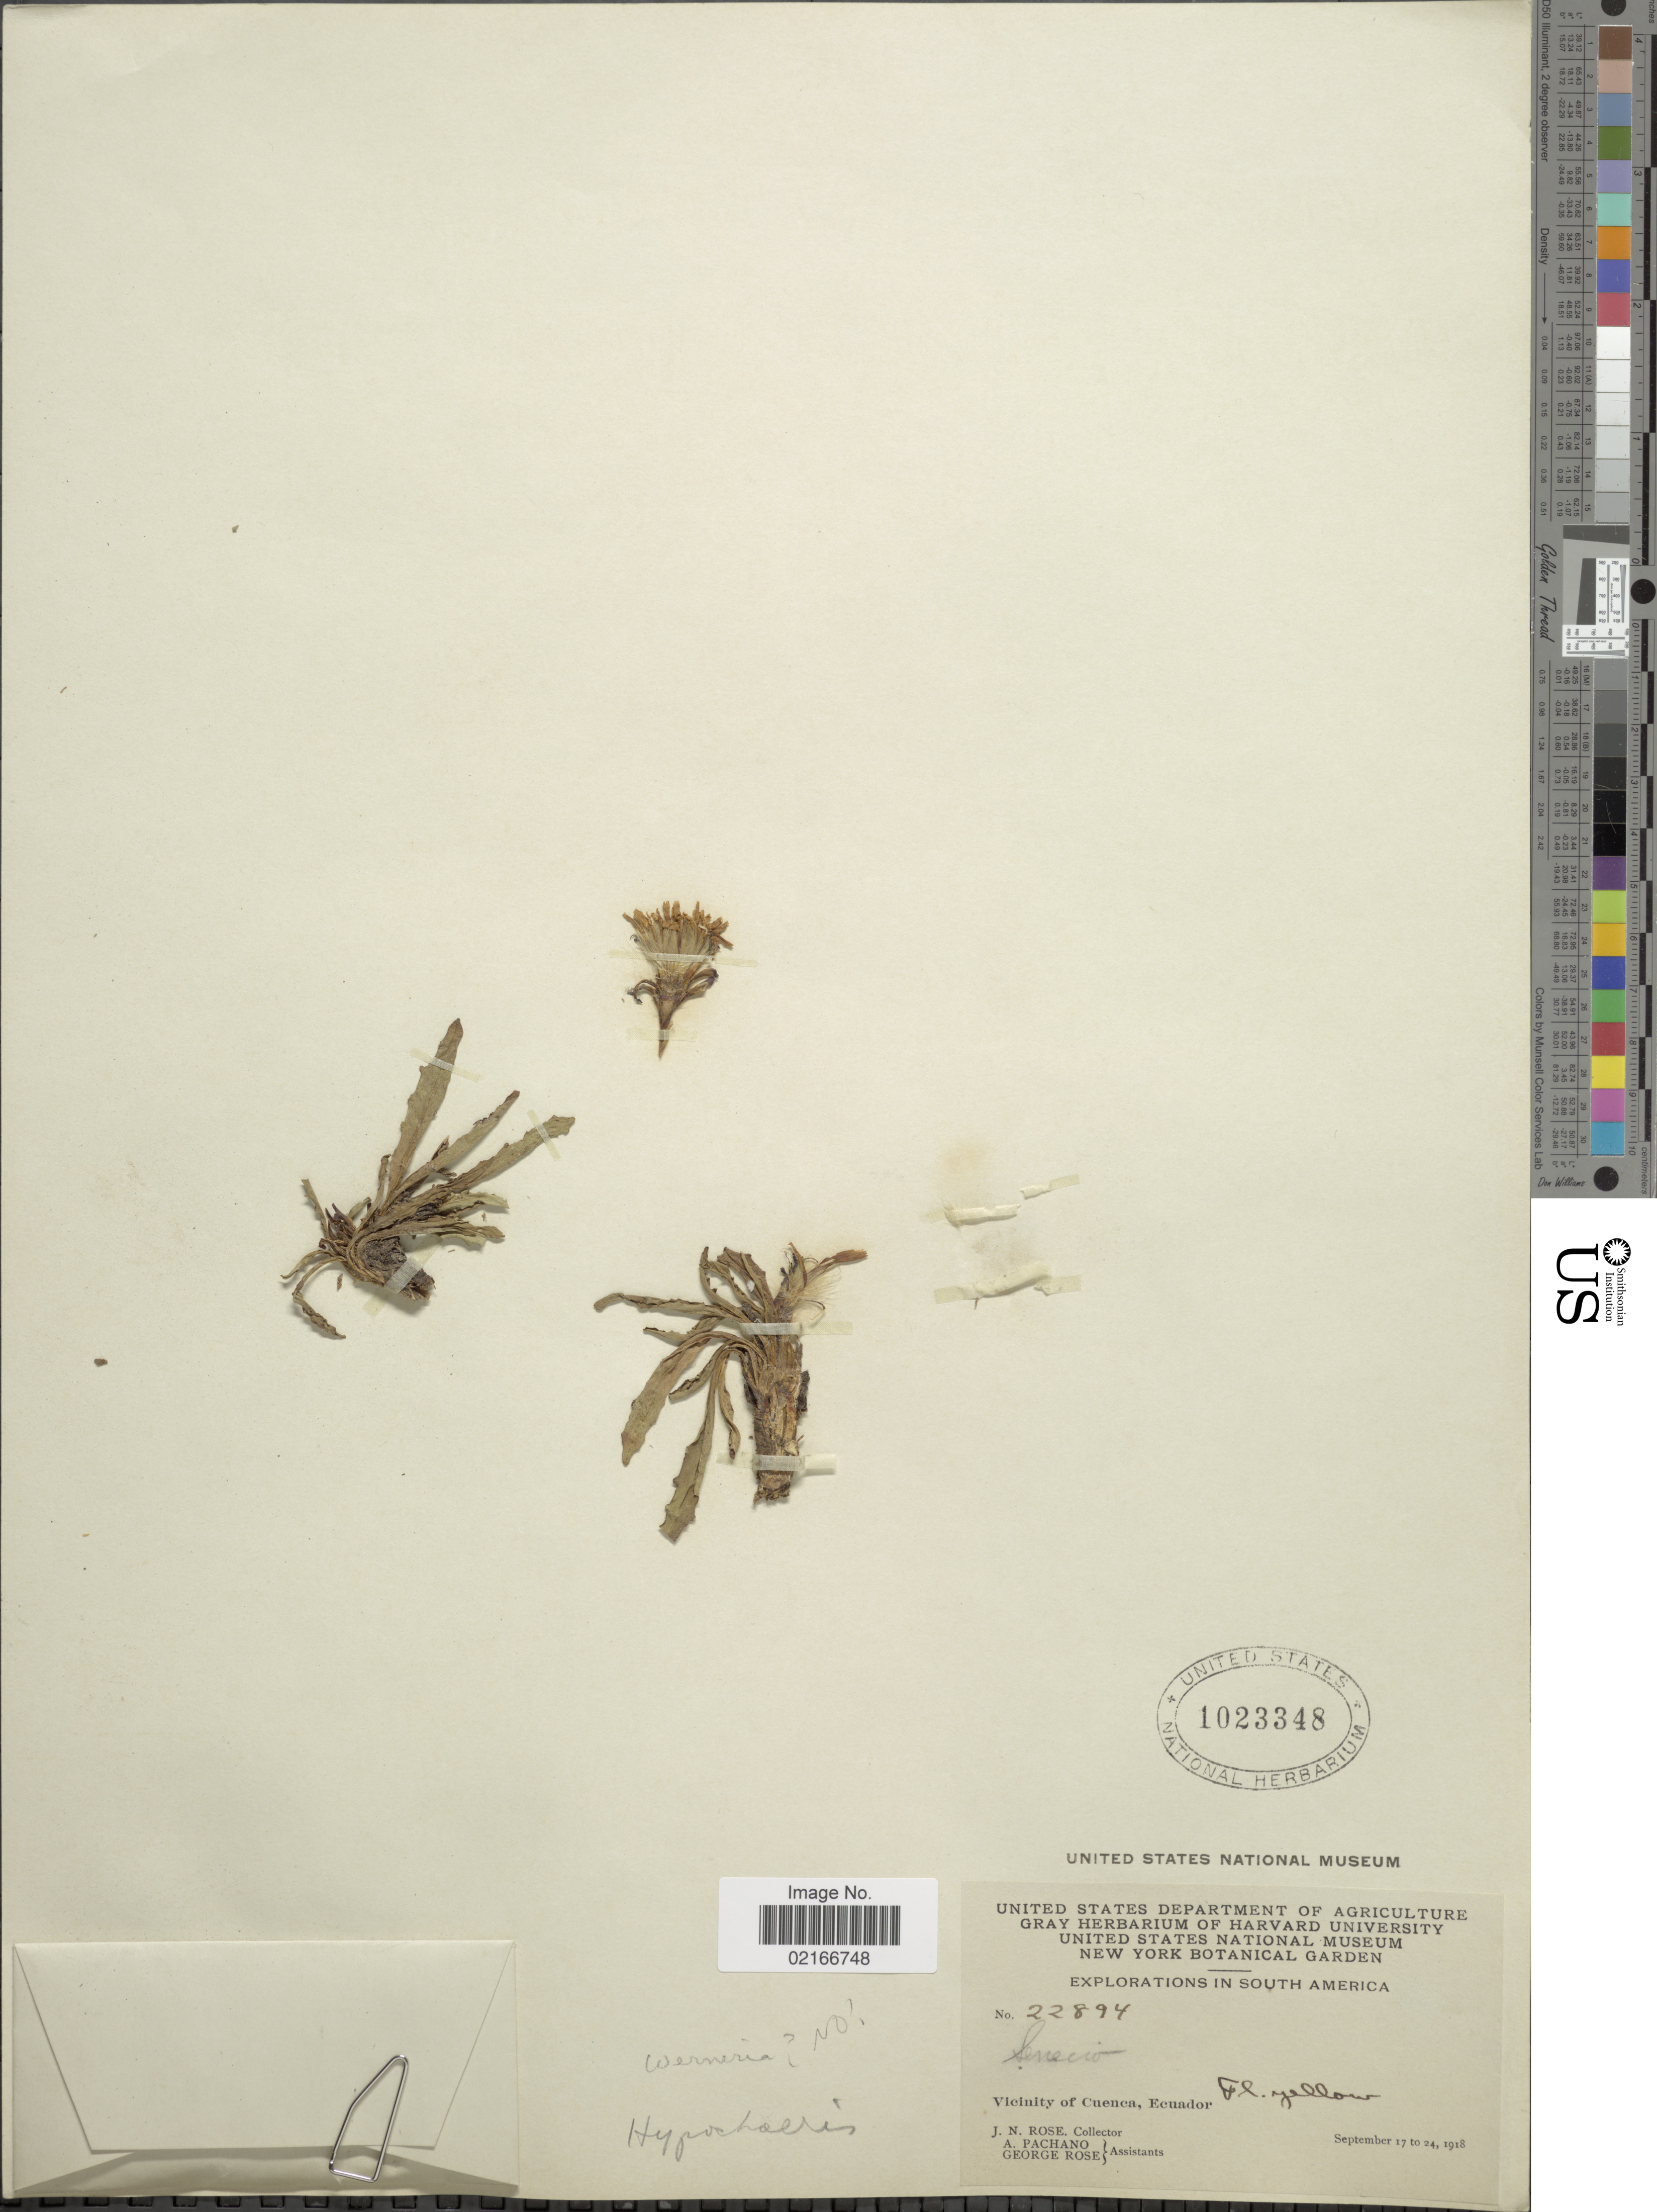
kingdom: Plantae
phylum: Tracheophyta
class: Magnoliopsida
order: Asterales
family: Asteraceae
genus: Hypochaeris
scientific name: Hypochaeris sp.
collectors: J. N. Rose, A. Pachano & G. Rose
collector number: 22894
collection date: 1918-09-17/1918-09-24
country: Ecuador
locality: Vicinity of Cuenca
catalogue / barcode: US 1023348